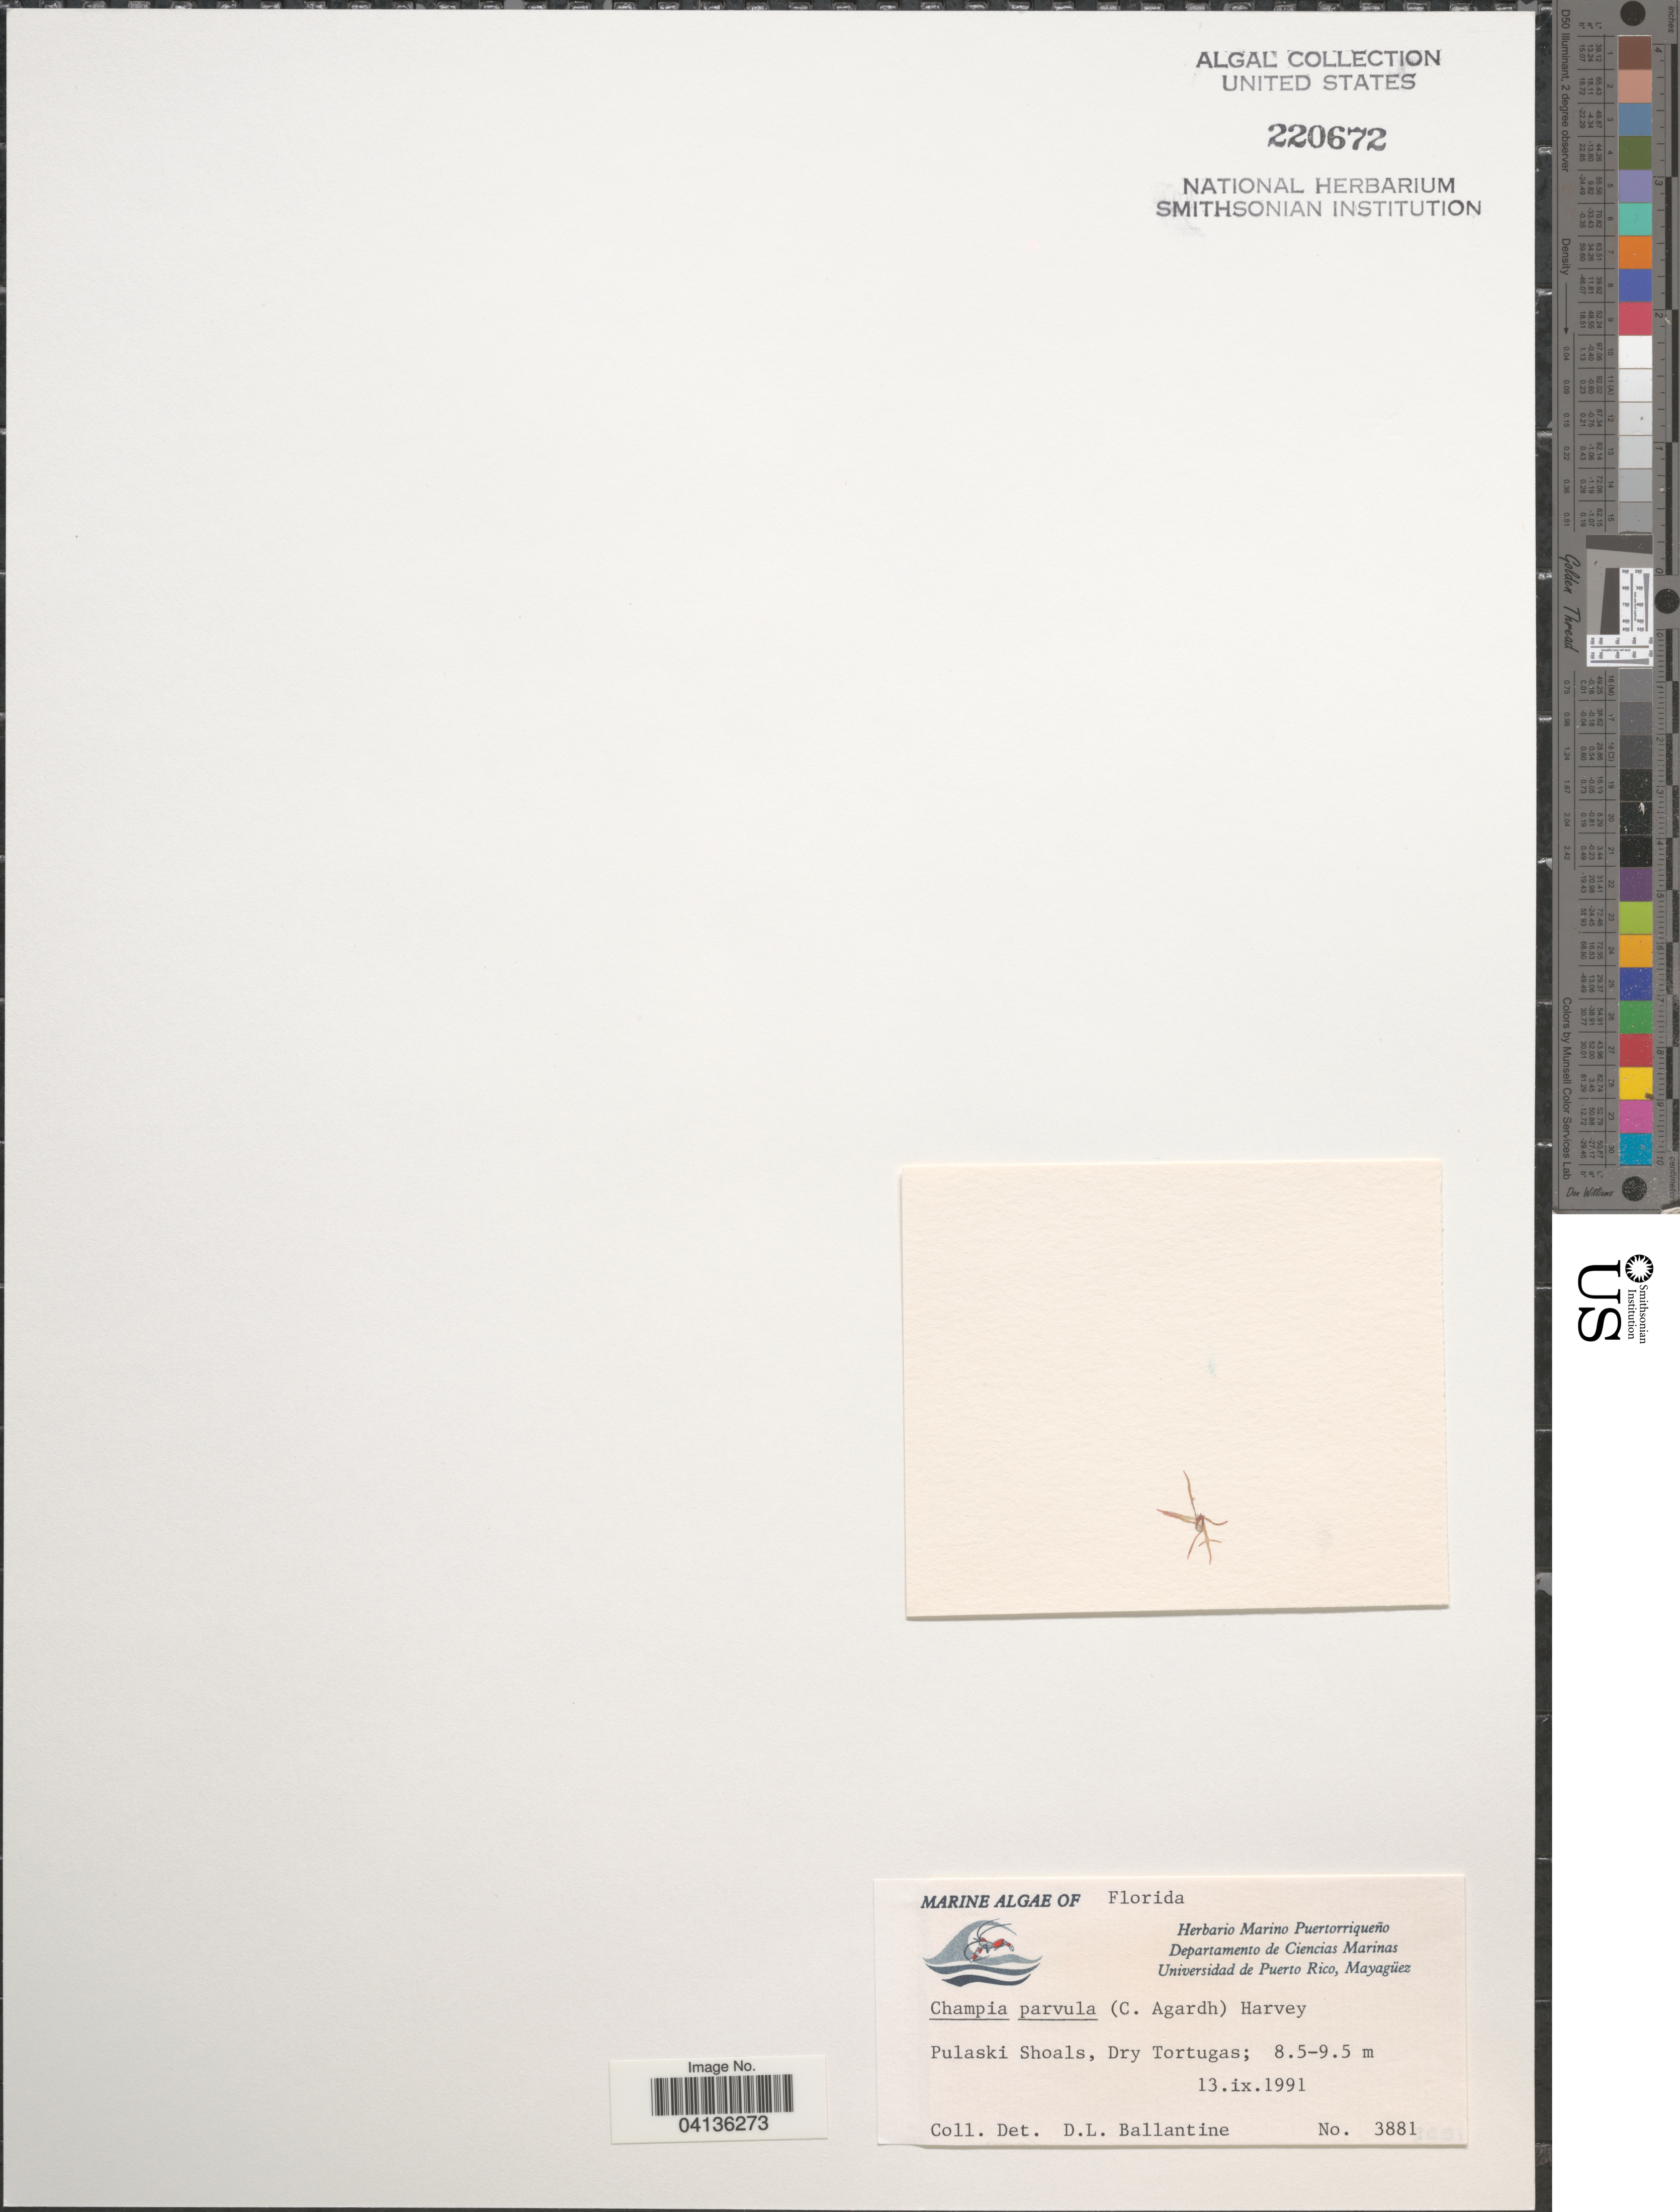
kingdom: Plantae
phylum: Rhodophyta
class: Florideophyceae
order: Rhodymeniales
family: Champiaceae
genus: Champia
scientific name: Champia parvula var. prostrata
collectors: D.L. Ballantine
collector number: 3881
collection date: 1991-09-13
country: United States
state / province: Florida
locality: Pulaski Shoals, Dry Tortugas.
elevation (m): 8.5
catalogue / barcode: US 220672